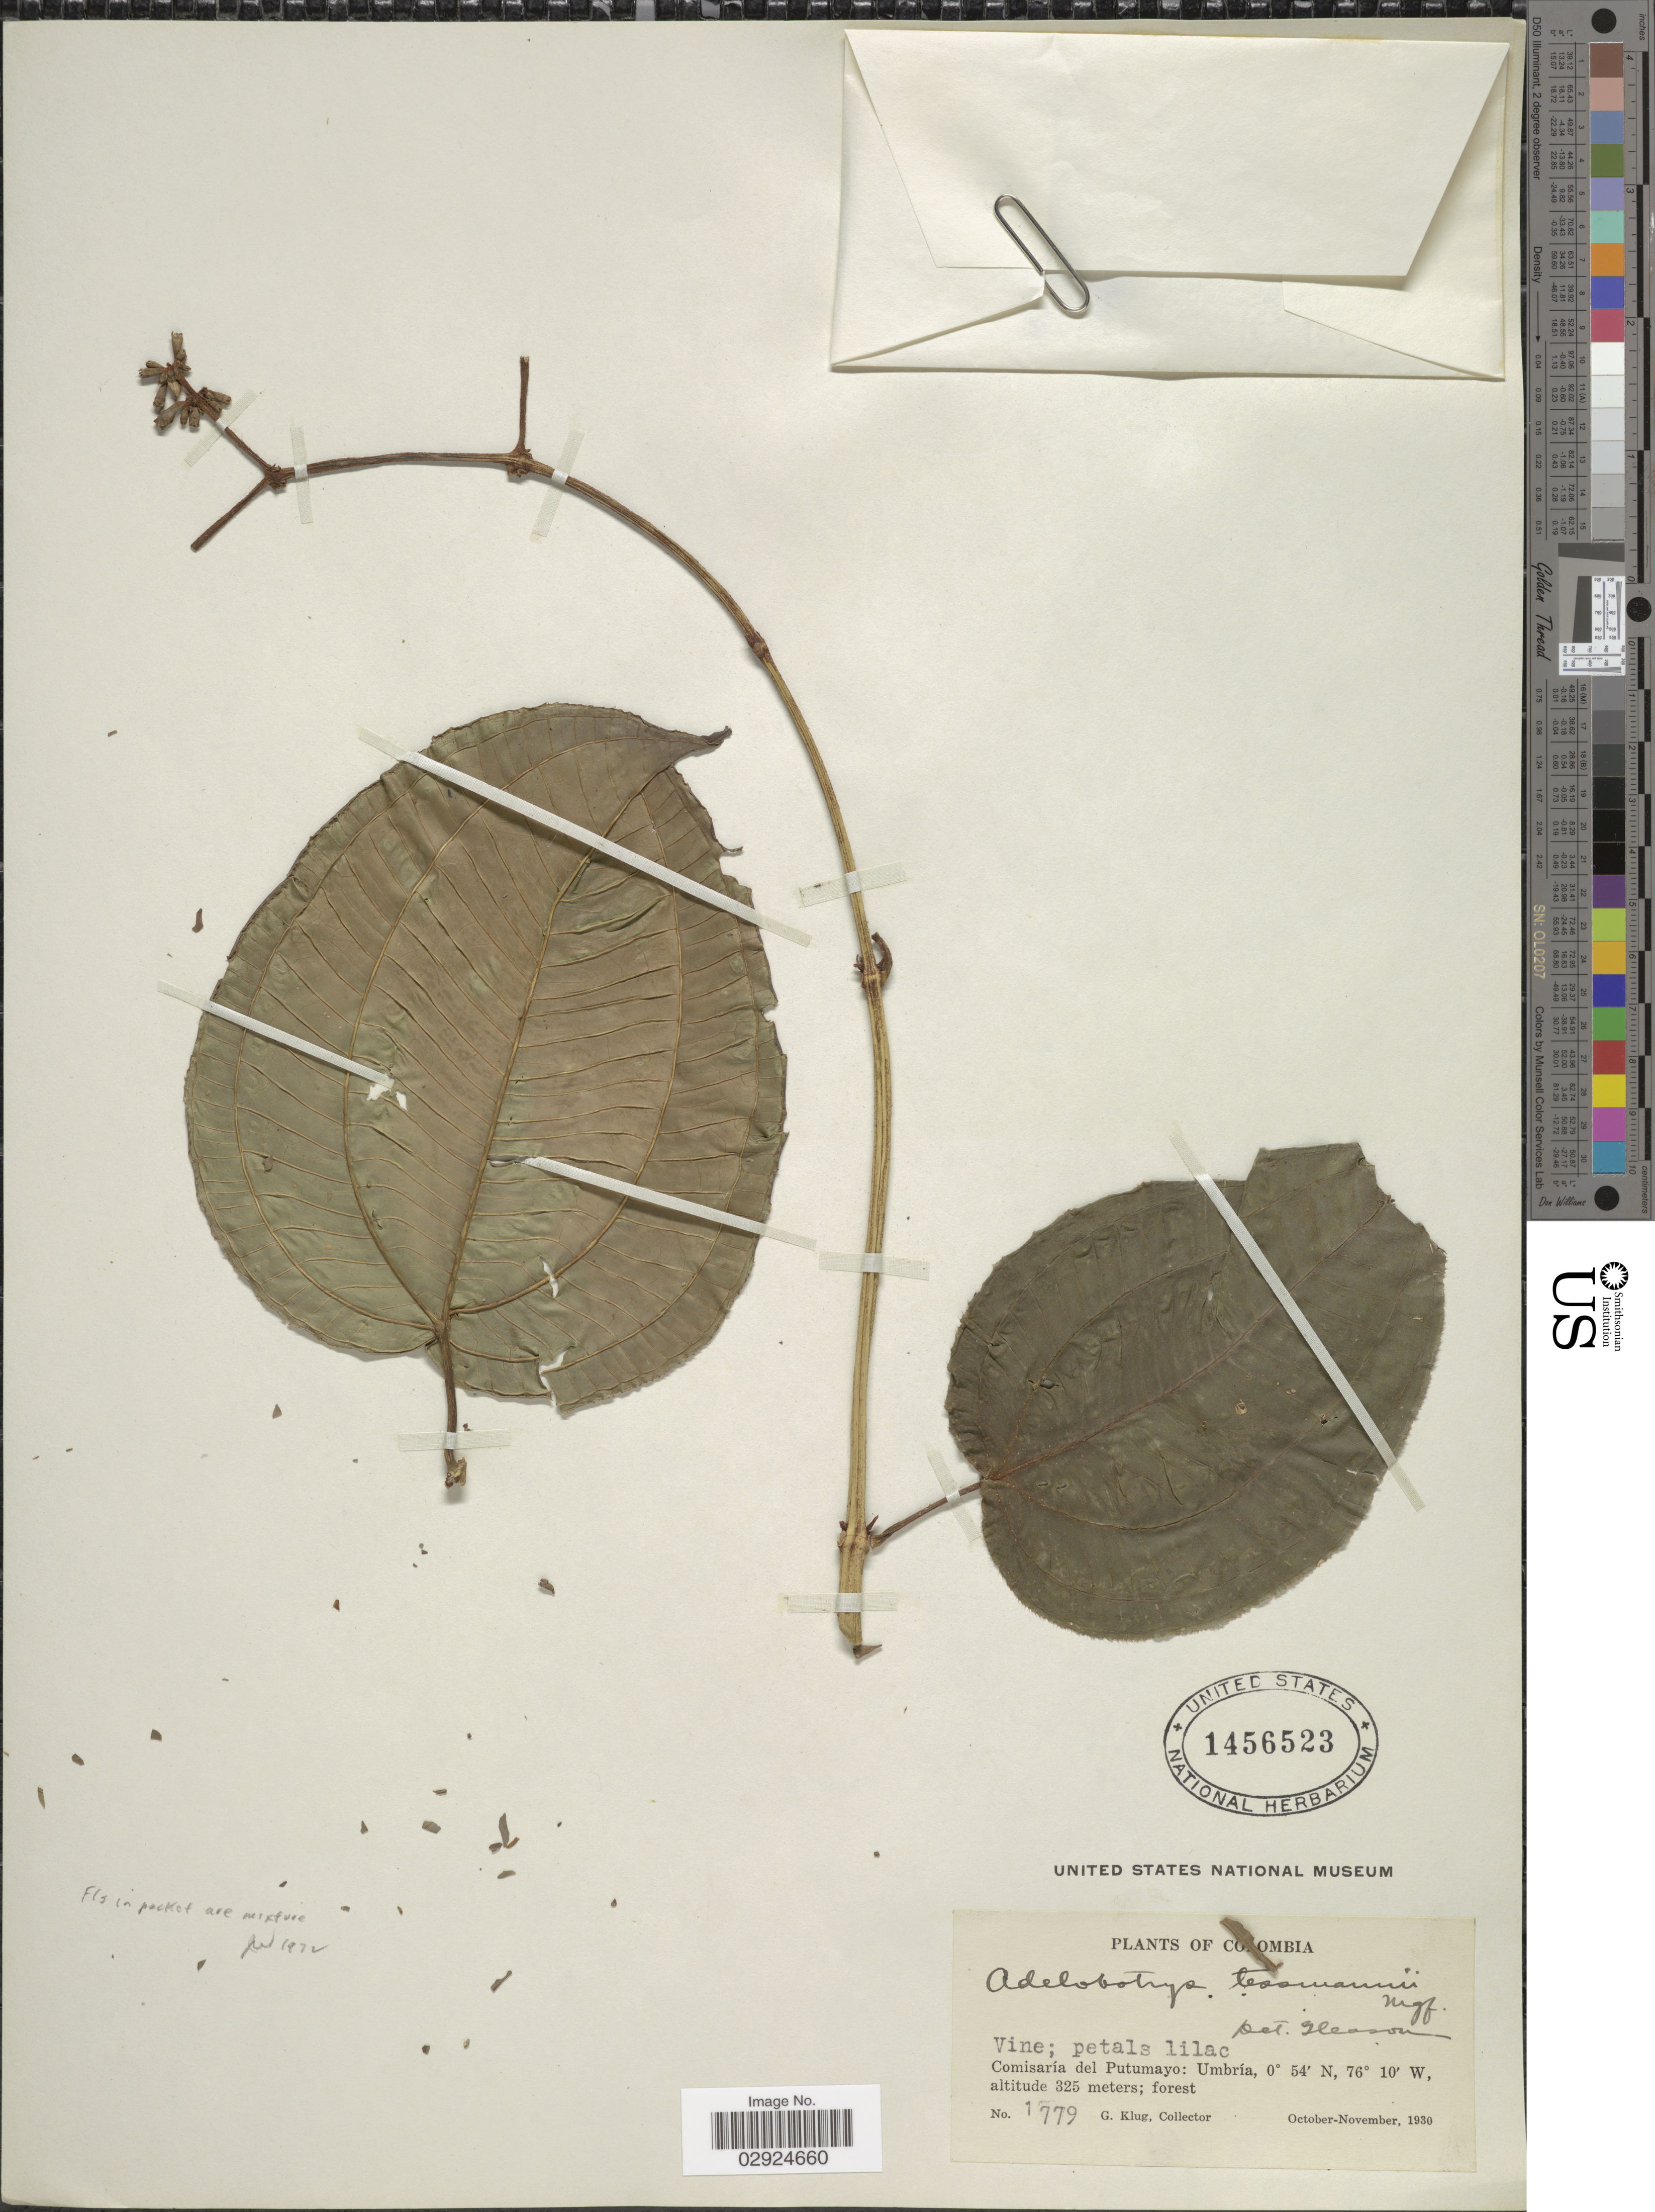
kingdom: Plantae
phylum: Tracheophyta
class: Magnoliopsida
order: Myrtales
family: Melastomataceae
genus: Adelobotrys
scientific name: Adelobotrys tessmannii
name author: Markgr.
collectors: G. Klug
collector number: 1779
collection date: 1930-10/1930-11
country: Colombia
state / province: Putumayo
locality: Comisaría del Putumayo: Umbría.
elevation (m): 325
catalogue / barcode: US 1456523